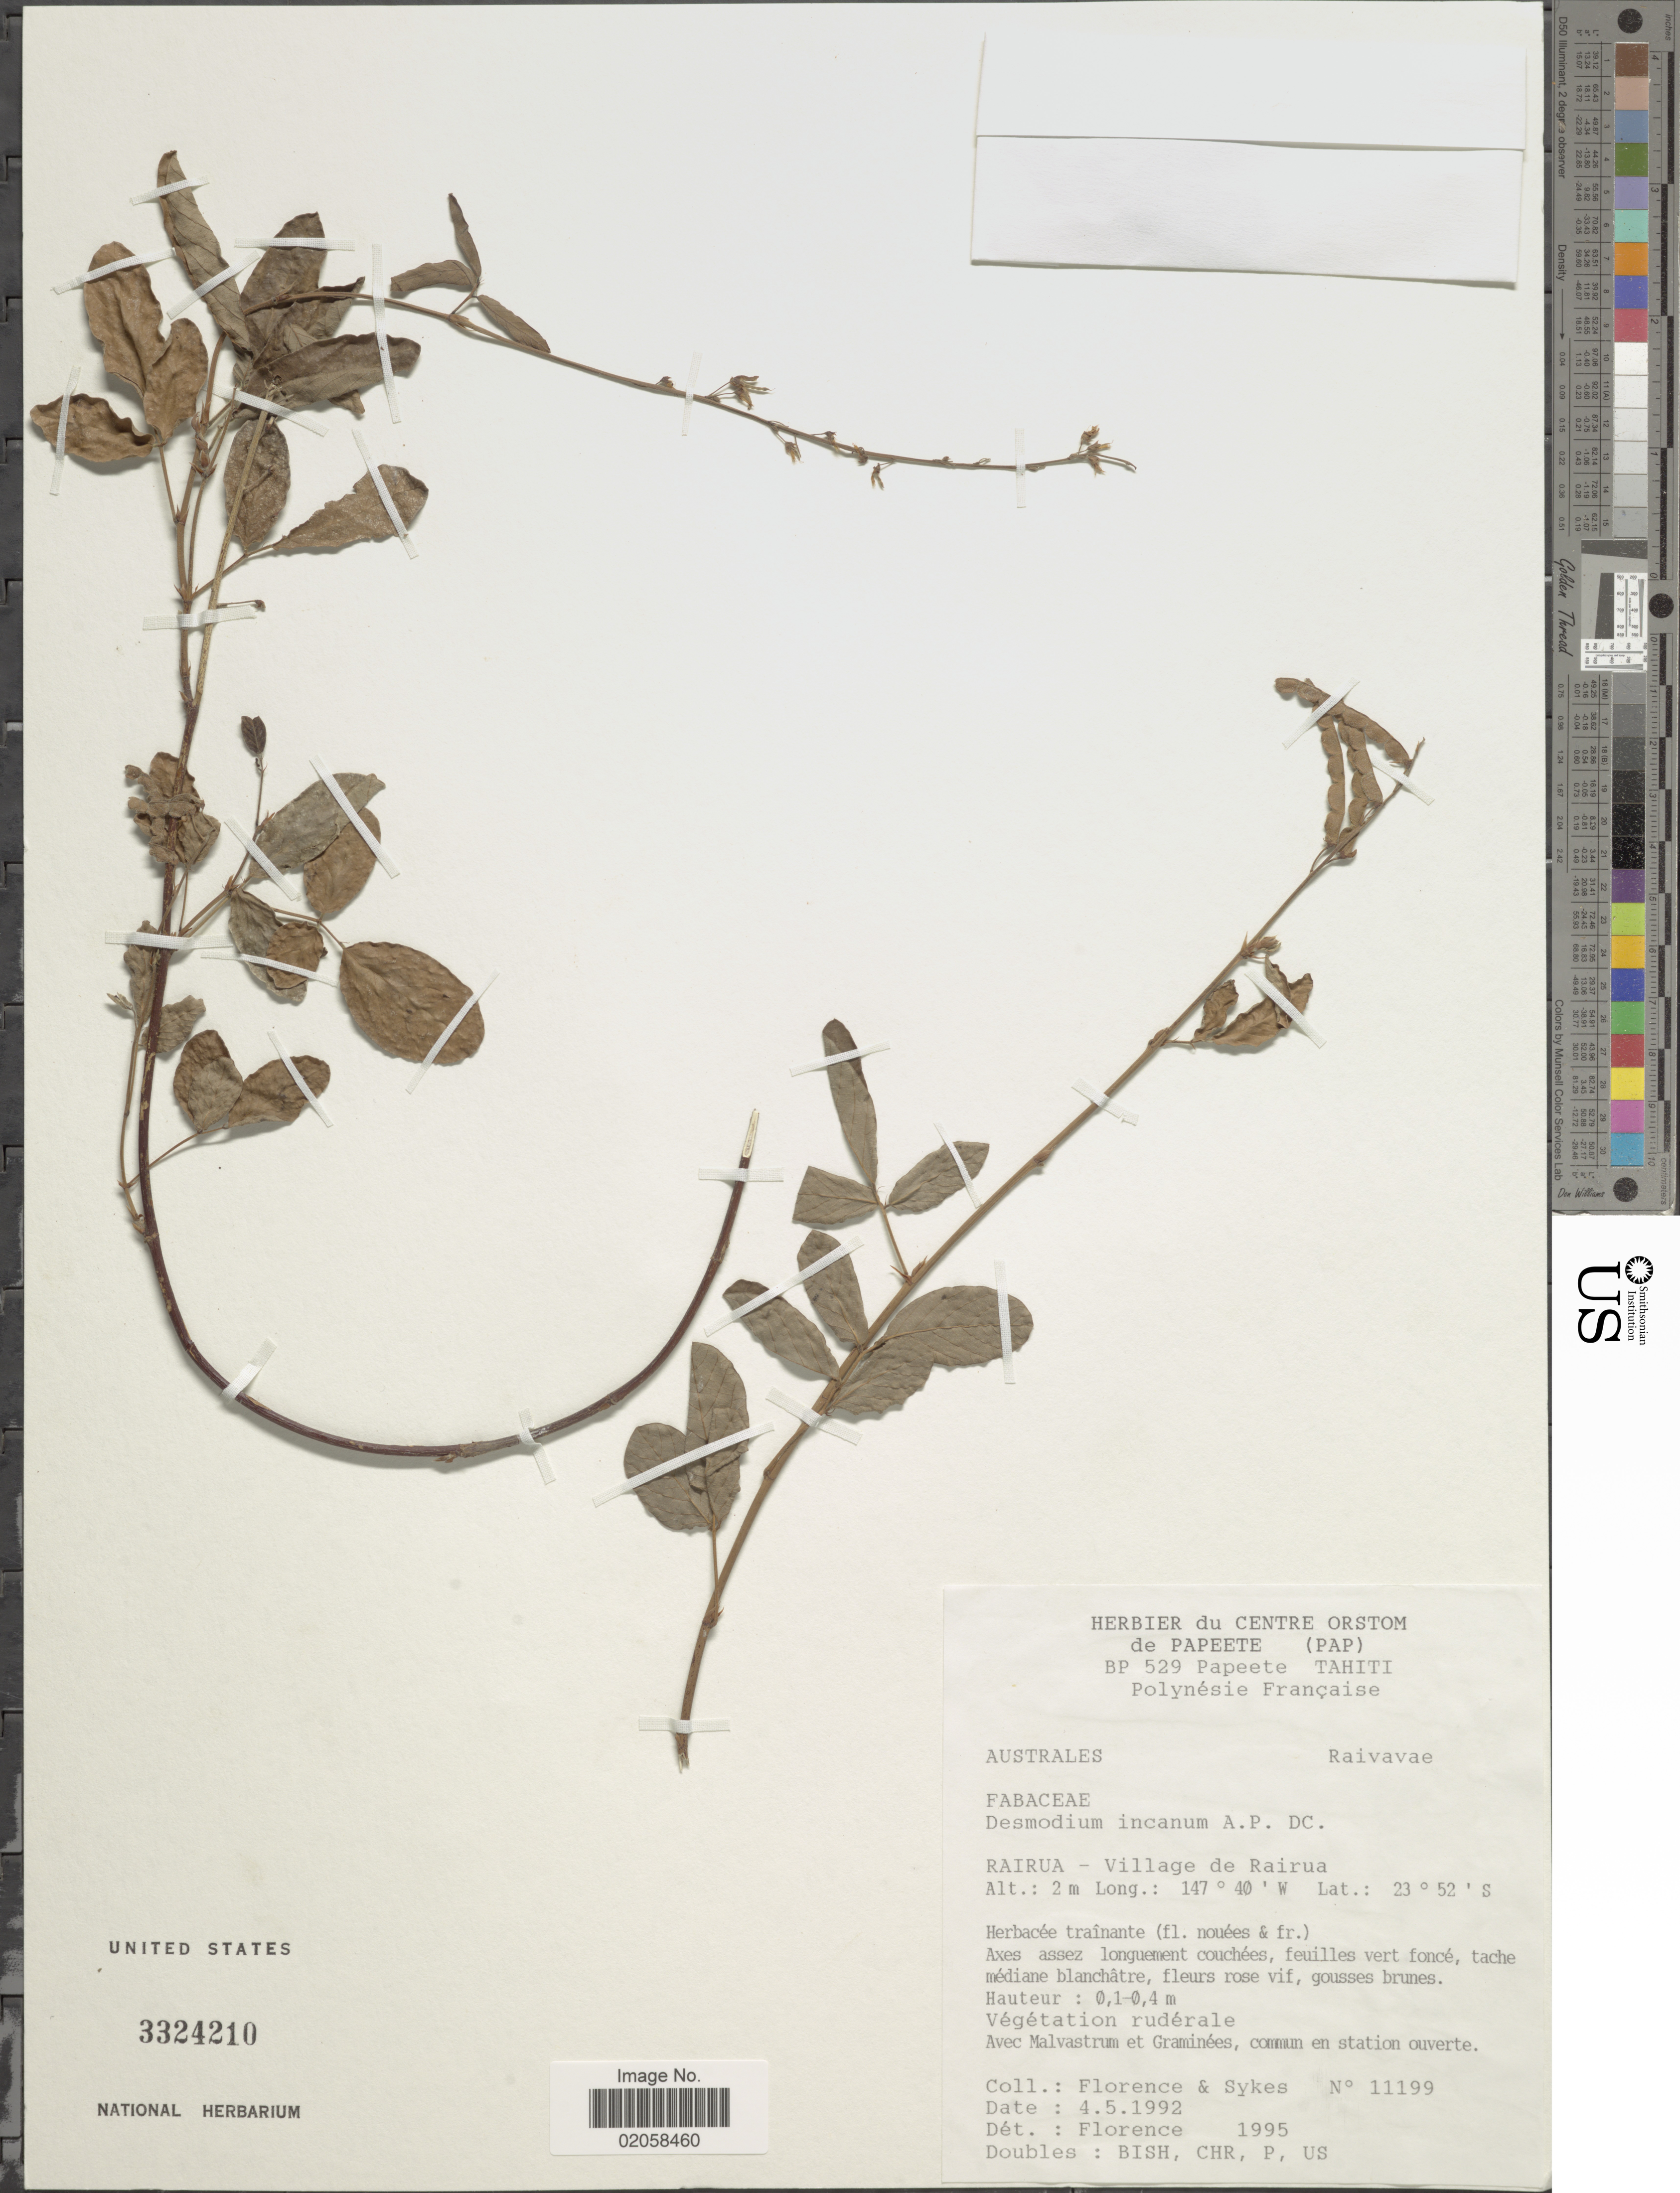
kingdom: Plantae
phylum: Tracheophyta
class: Magnoliopsida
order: Fabales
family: Fabaceae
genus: Desmodium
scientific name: Desmodium incanum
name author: (Sw.) DC.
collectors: -. Florence & Sykes, --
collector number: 11199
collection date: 1992-05-04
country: French Polynesia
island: Raivavae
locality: Australes, Raivavae, Rairua: Village de Rairua.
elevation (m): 2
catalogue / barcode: US 3324210